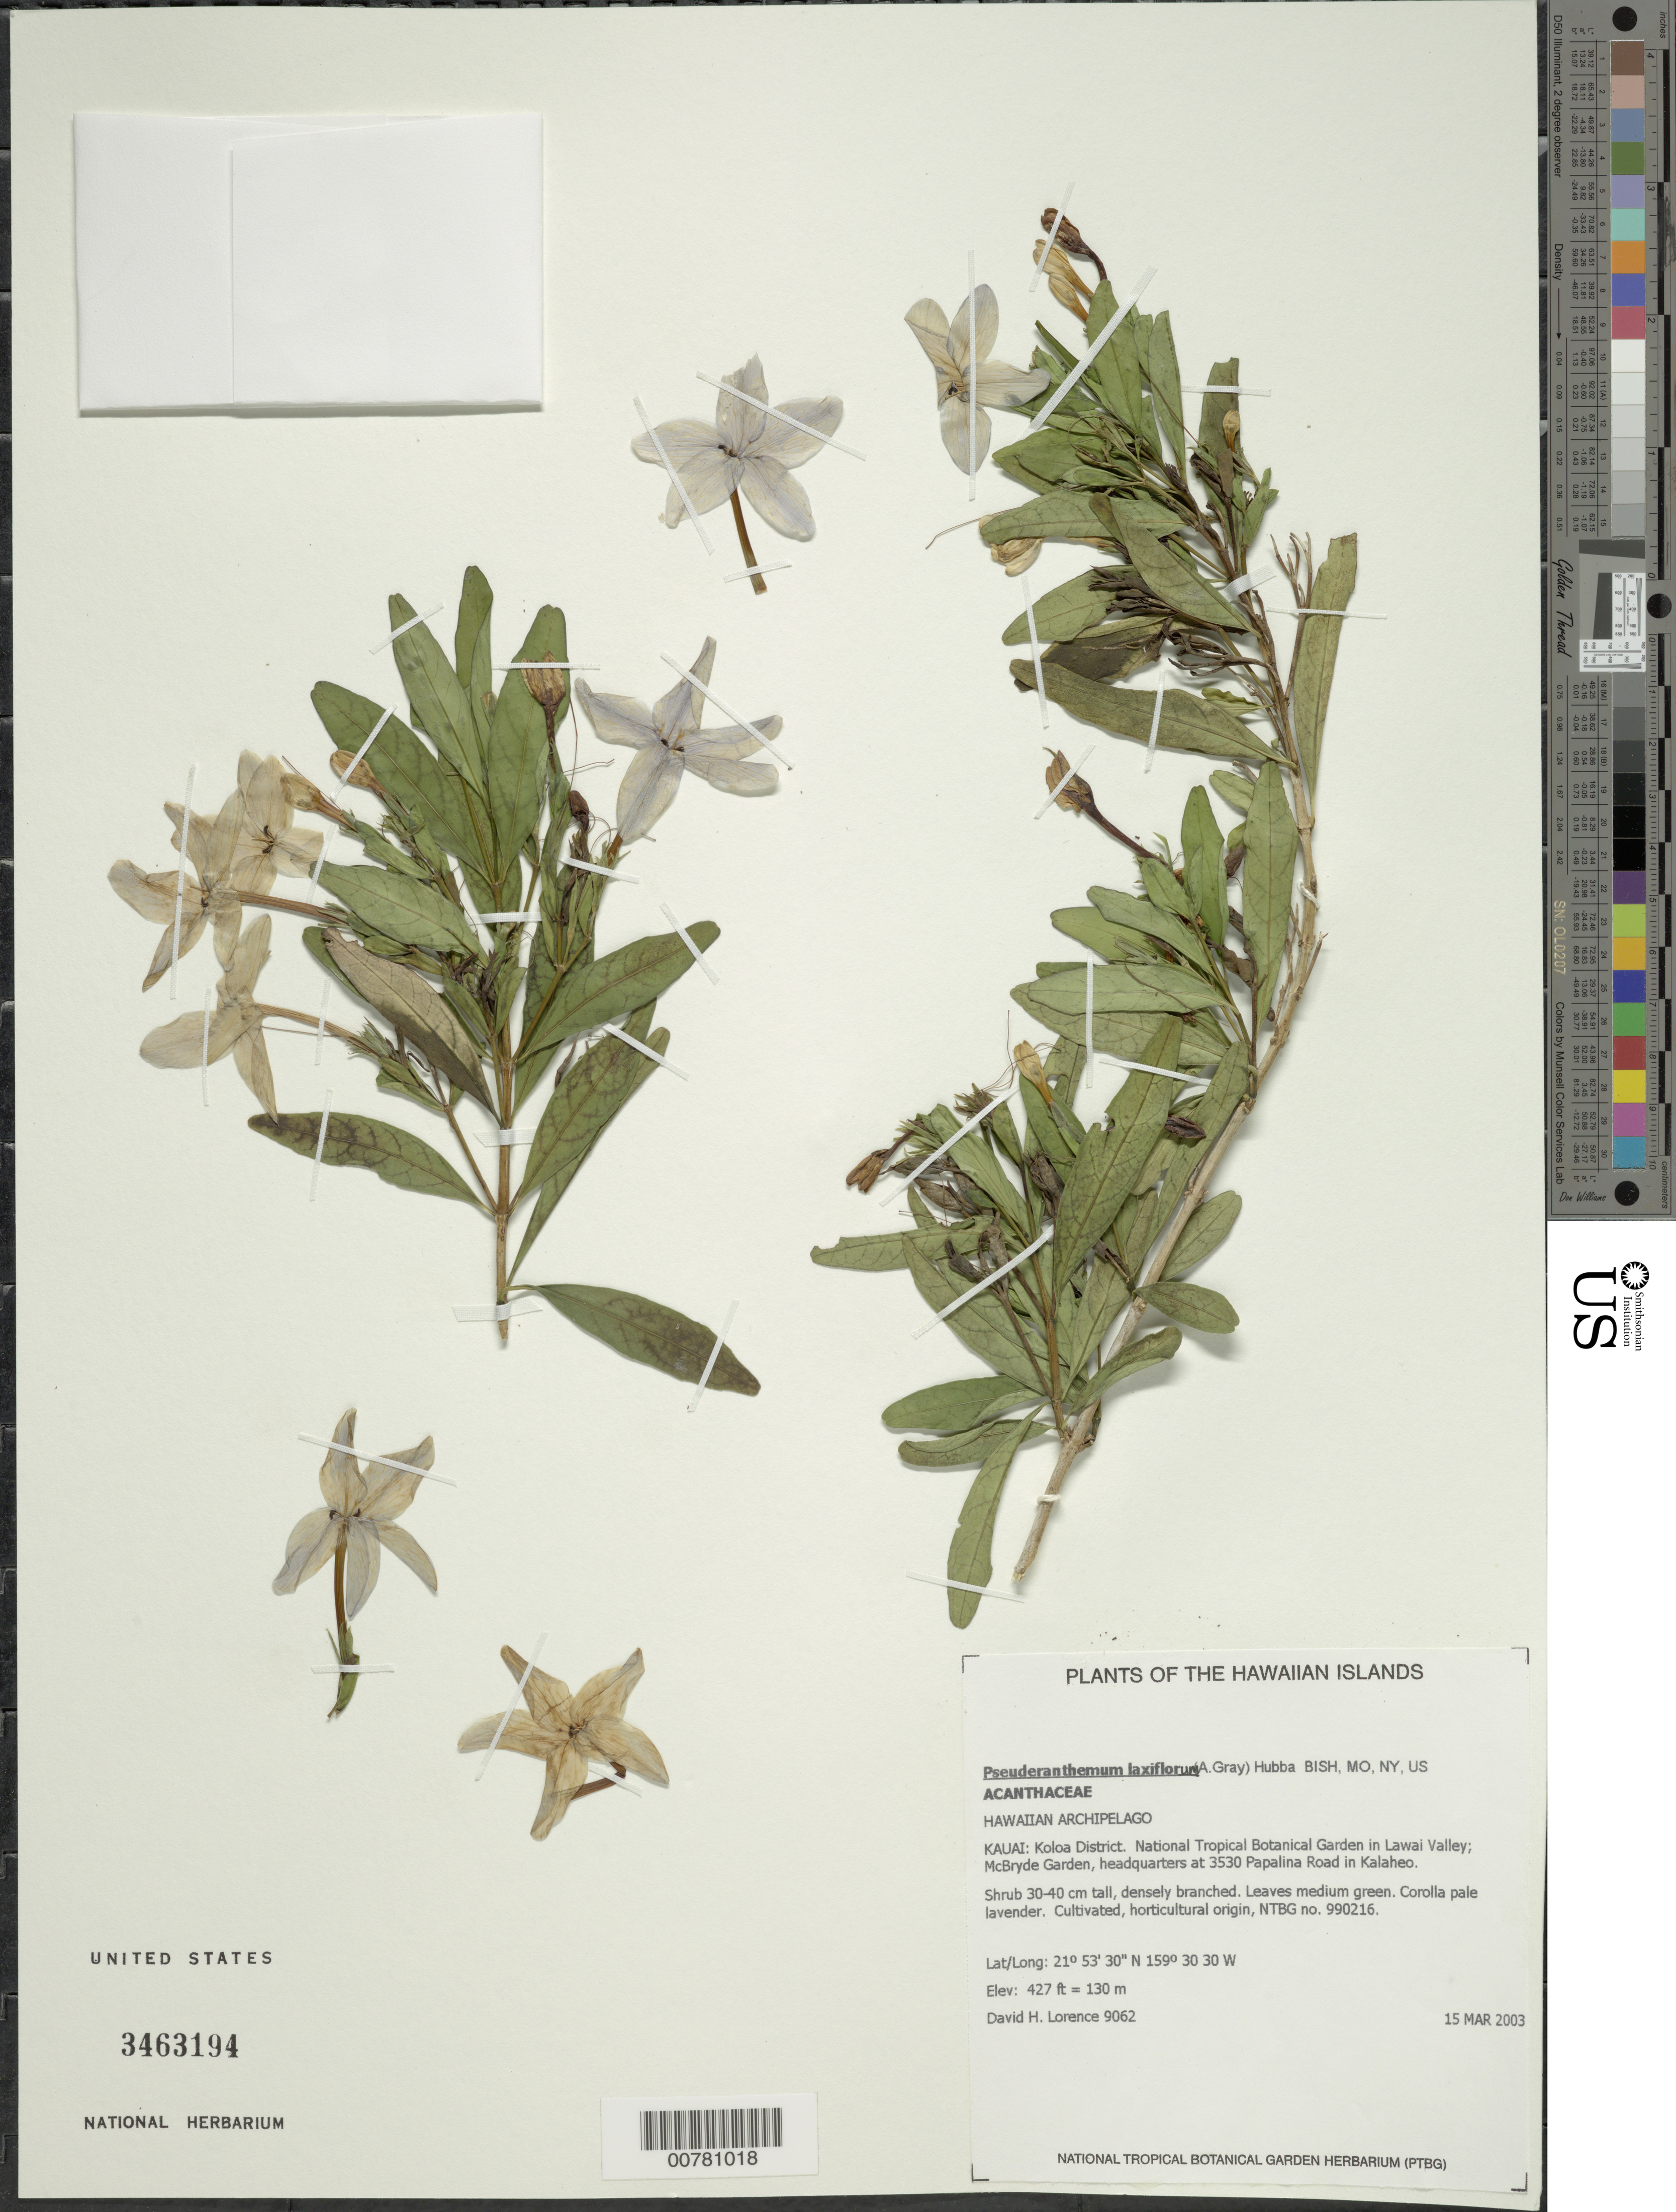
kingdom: Plantae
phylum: Tracheophyta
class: Magnoliopsida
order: Lamiales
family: Acanthaceae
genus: Pseuderanthemum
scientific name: Pseuderanthemum laxiflorum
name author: (A. Gray)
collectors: D. Lorence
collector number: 9062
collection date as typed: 15 Mar 2003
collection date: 2003-03-15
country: United States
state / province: Hawaii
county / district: Kauai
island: Kaua'i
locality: Headquarters at 3530 Papalina Road in Kalaheo, McBryde Garden, National Tropical Botanical Garden in Lawai Valley.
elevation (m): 130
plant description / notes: Horticultural origin, NTBG 990216.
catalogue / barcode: US 3463194